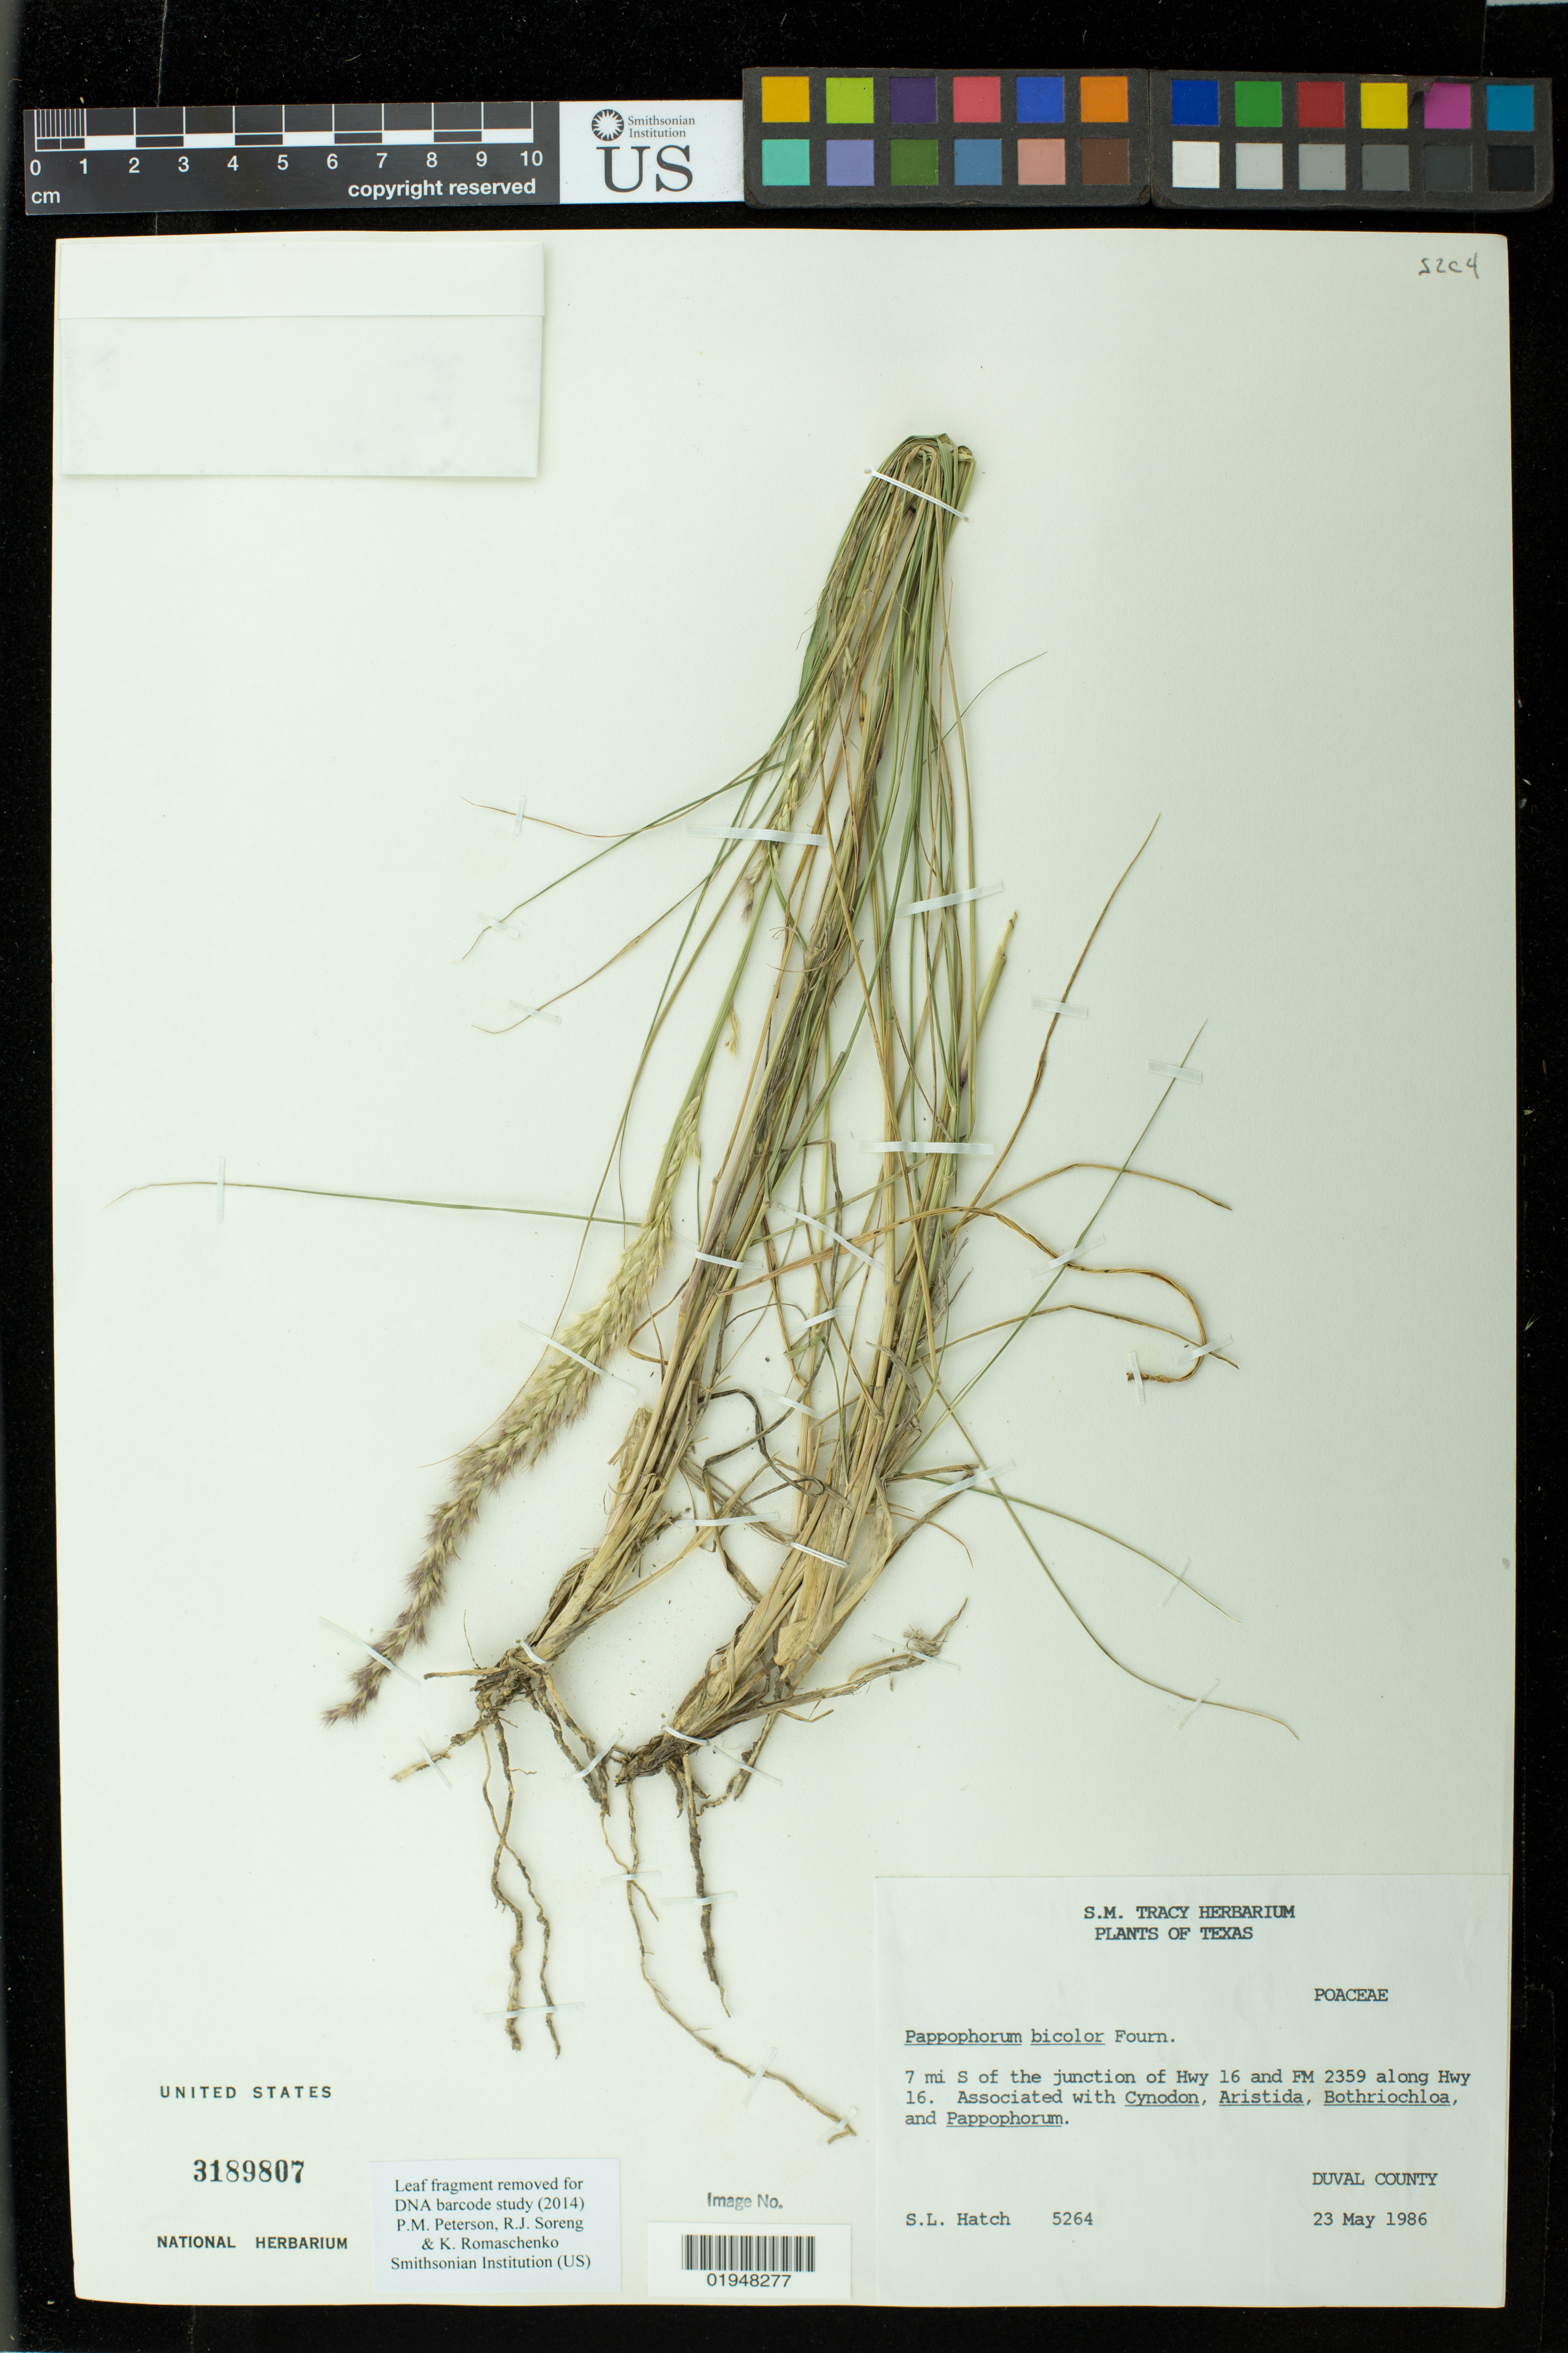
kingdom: Plantae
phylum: Tracheophyta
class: Liliopsida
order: Poales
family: Poaceae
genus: Pappophorum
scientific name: Pappophorum bicolor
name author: E. Fourn.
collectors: S. Hatch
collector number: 5264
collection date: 1986-05-23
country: United States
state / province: Texas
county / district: Duval County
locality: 7 mi S of the junction of Hwy 16 and FM 2359 along Hwy 16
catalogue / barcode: US 3189807